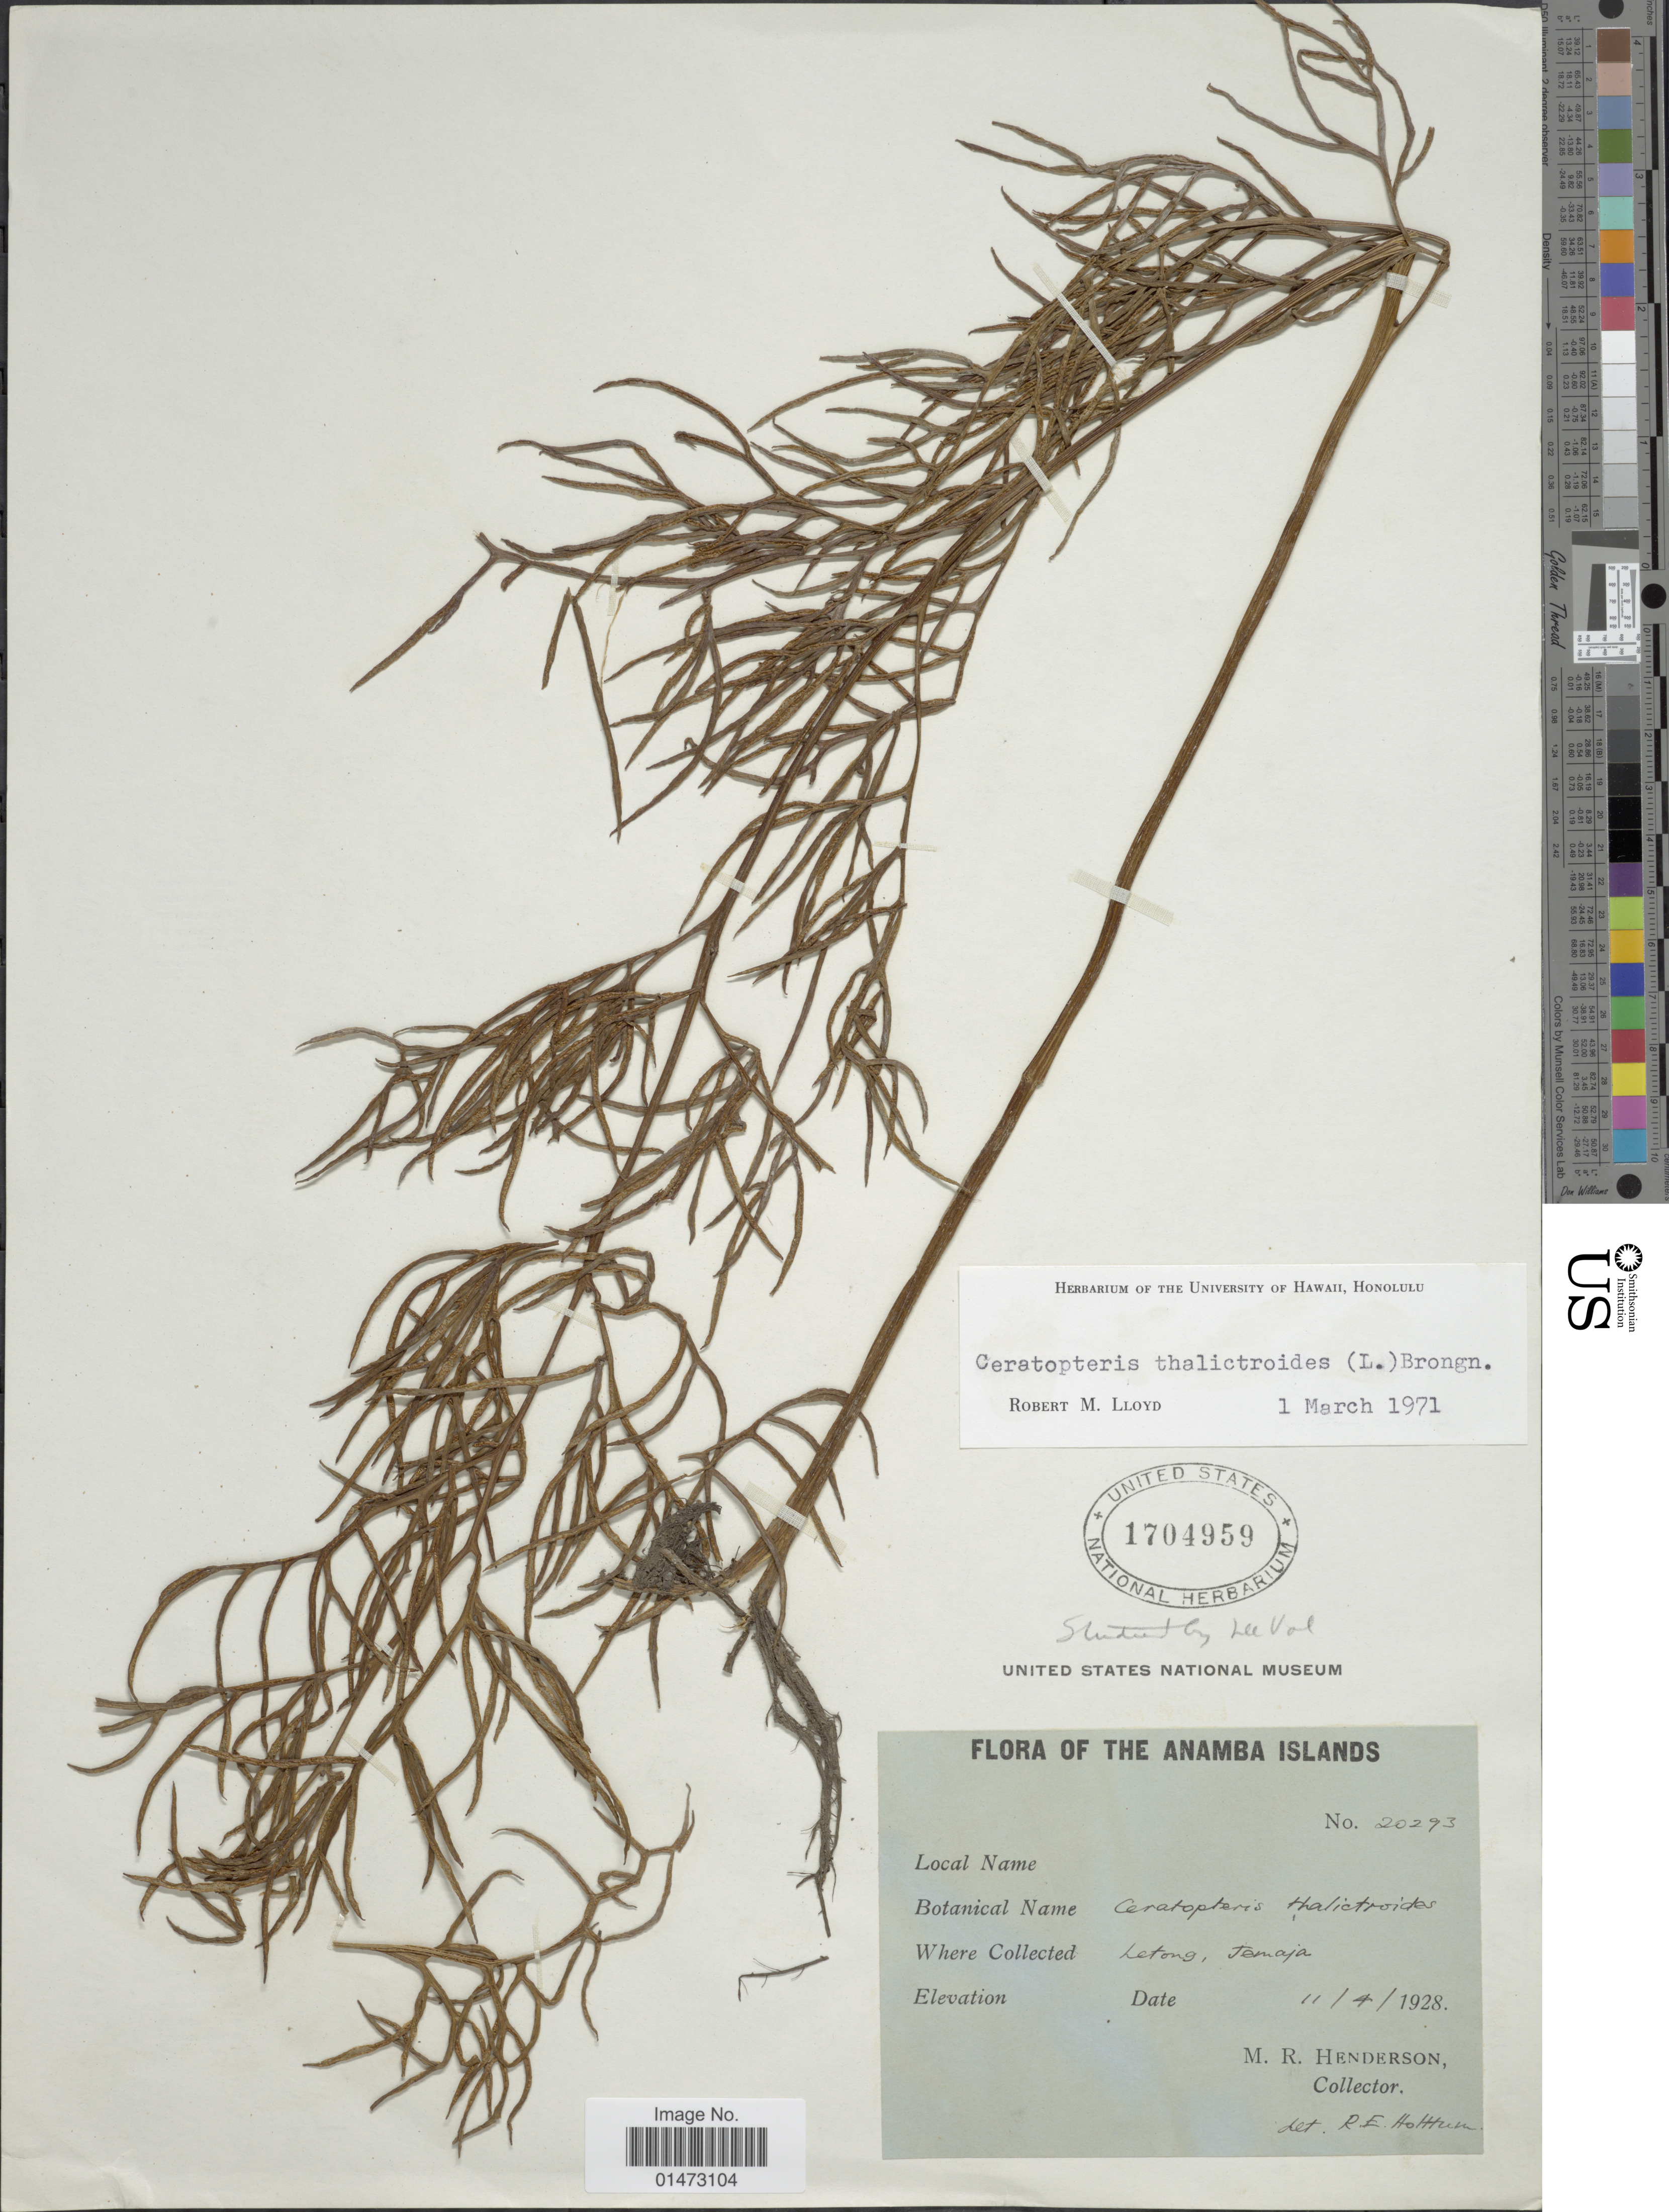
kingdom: Plantae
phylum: Tracheophyta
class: Polypodiopsida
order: Polypodiales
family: Pteridaceae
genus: Ceratopteris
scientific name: Ceratopteris thalictroides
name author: (L.) Brongn.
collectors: M. Henderson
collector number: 20293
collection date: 1928-04-11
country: Indonesia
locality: Anamba Islands. Letong, Jemaja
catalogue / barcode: US 1704959